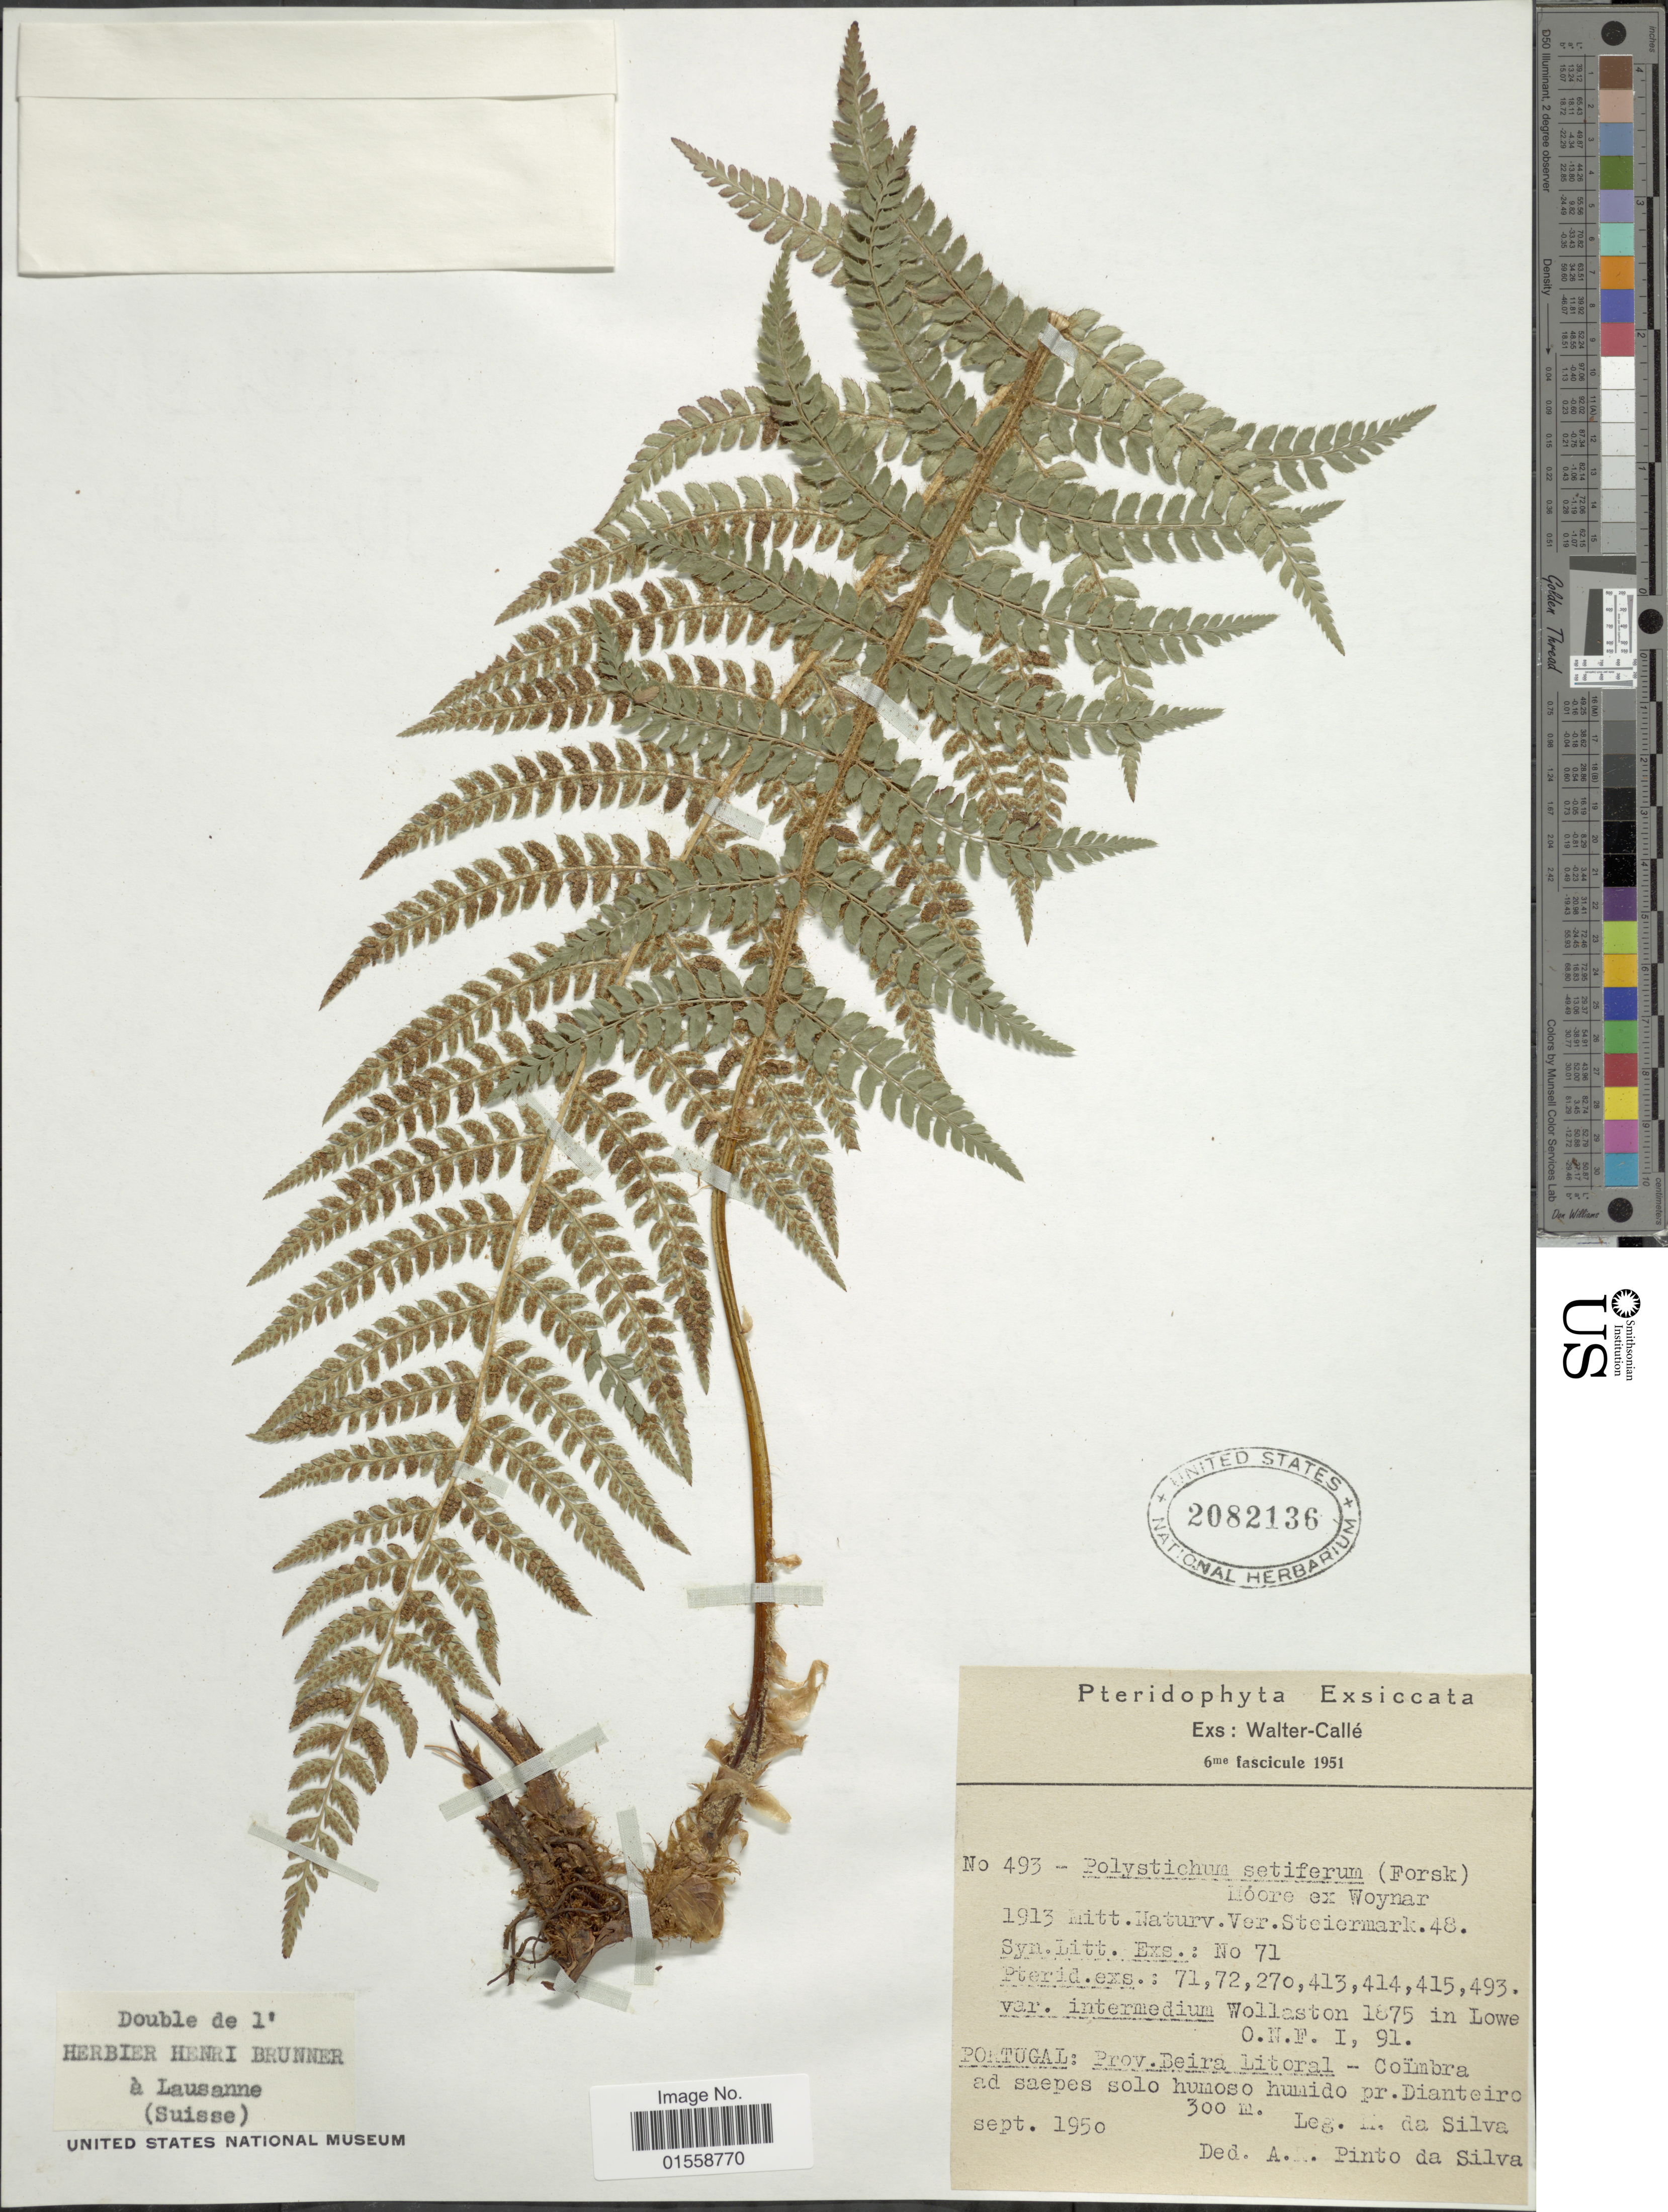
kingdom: Plantae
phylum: Tracheophyta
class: Polypodiopsida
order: Polypodiales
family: Dryopteridaceae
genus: Polystichum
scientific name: Polystichum setiferum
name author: (Forssk.) Moore ex Woynar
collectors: K. Silva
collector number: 493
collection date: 1950-09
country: Portugal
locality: Portugal: Prov. Beira Litoral- Coimbra ad saepes solo humoso humido pr. Dianteiro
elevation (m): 300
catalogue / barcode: US 2082136